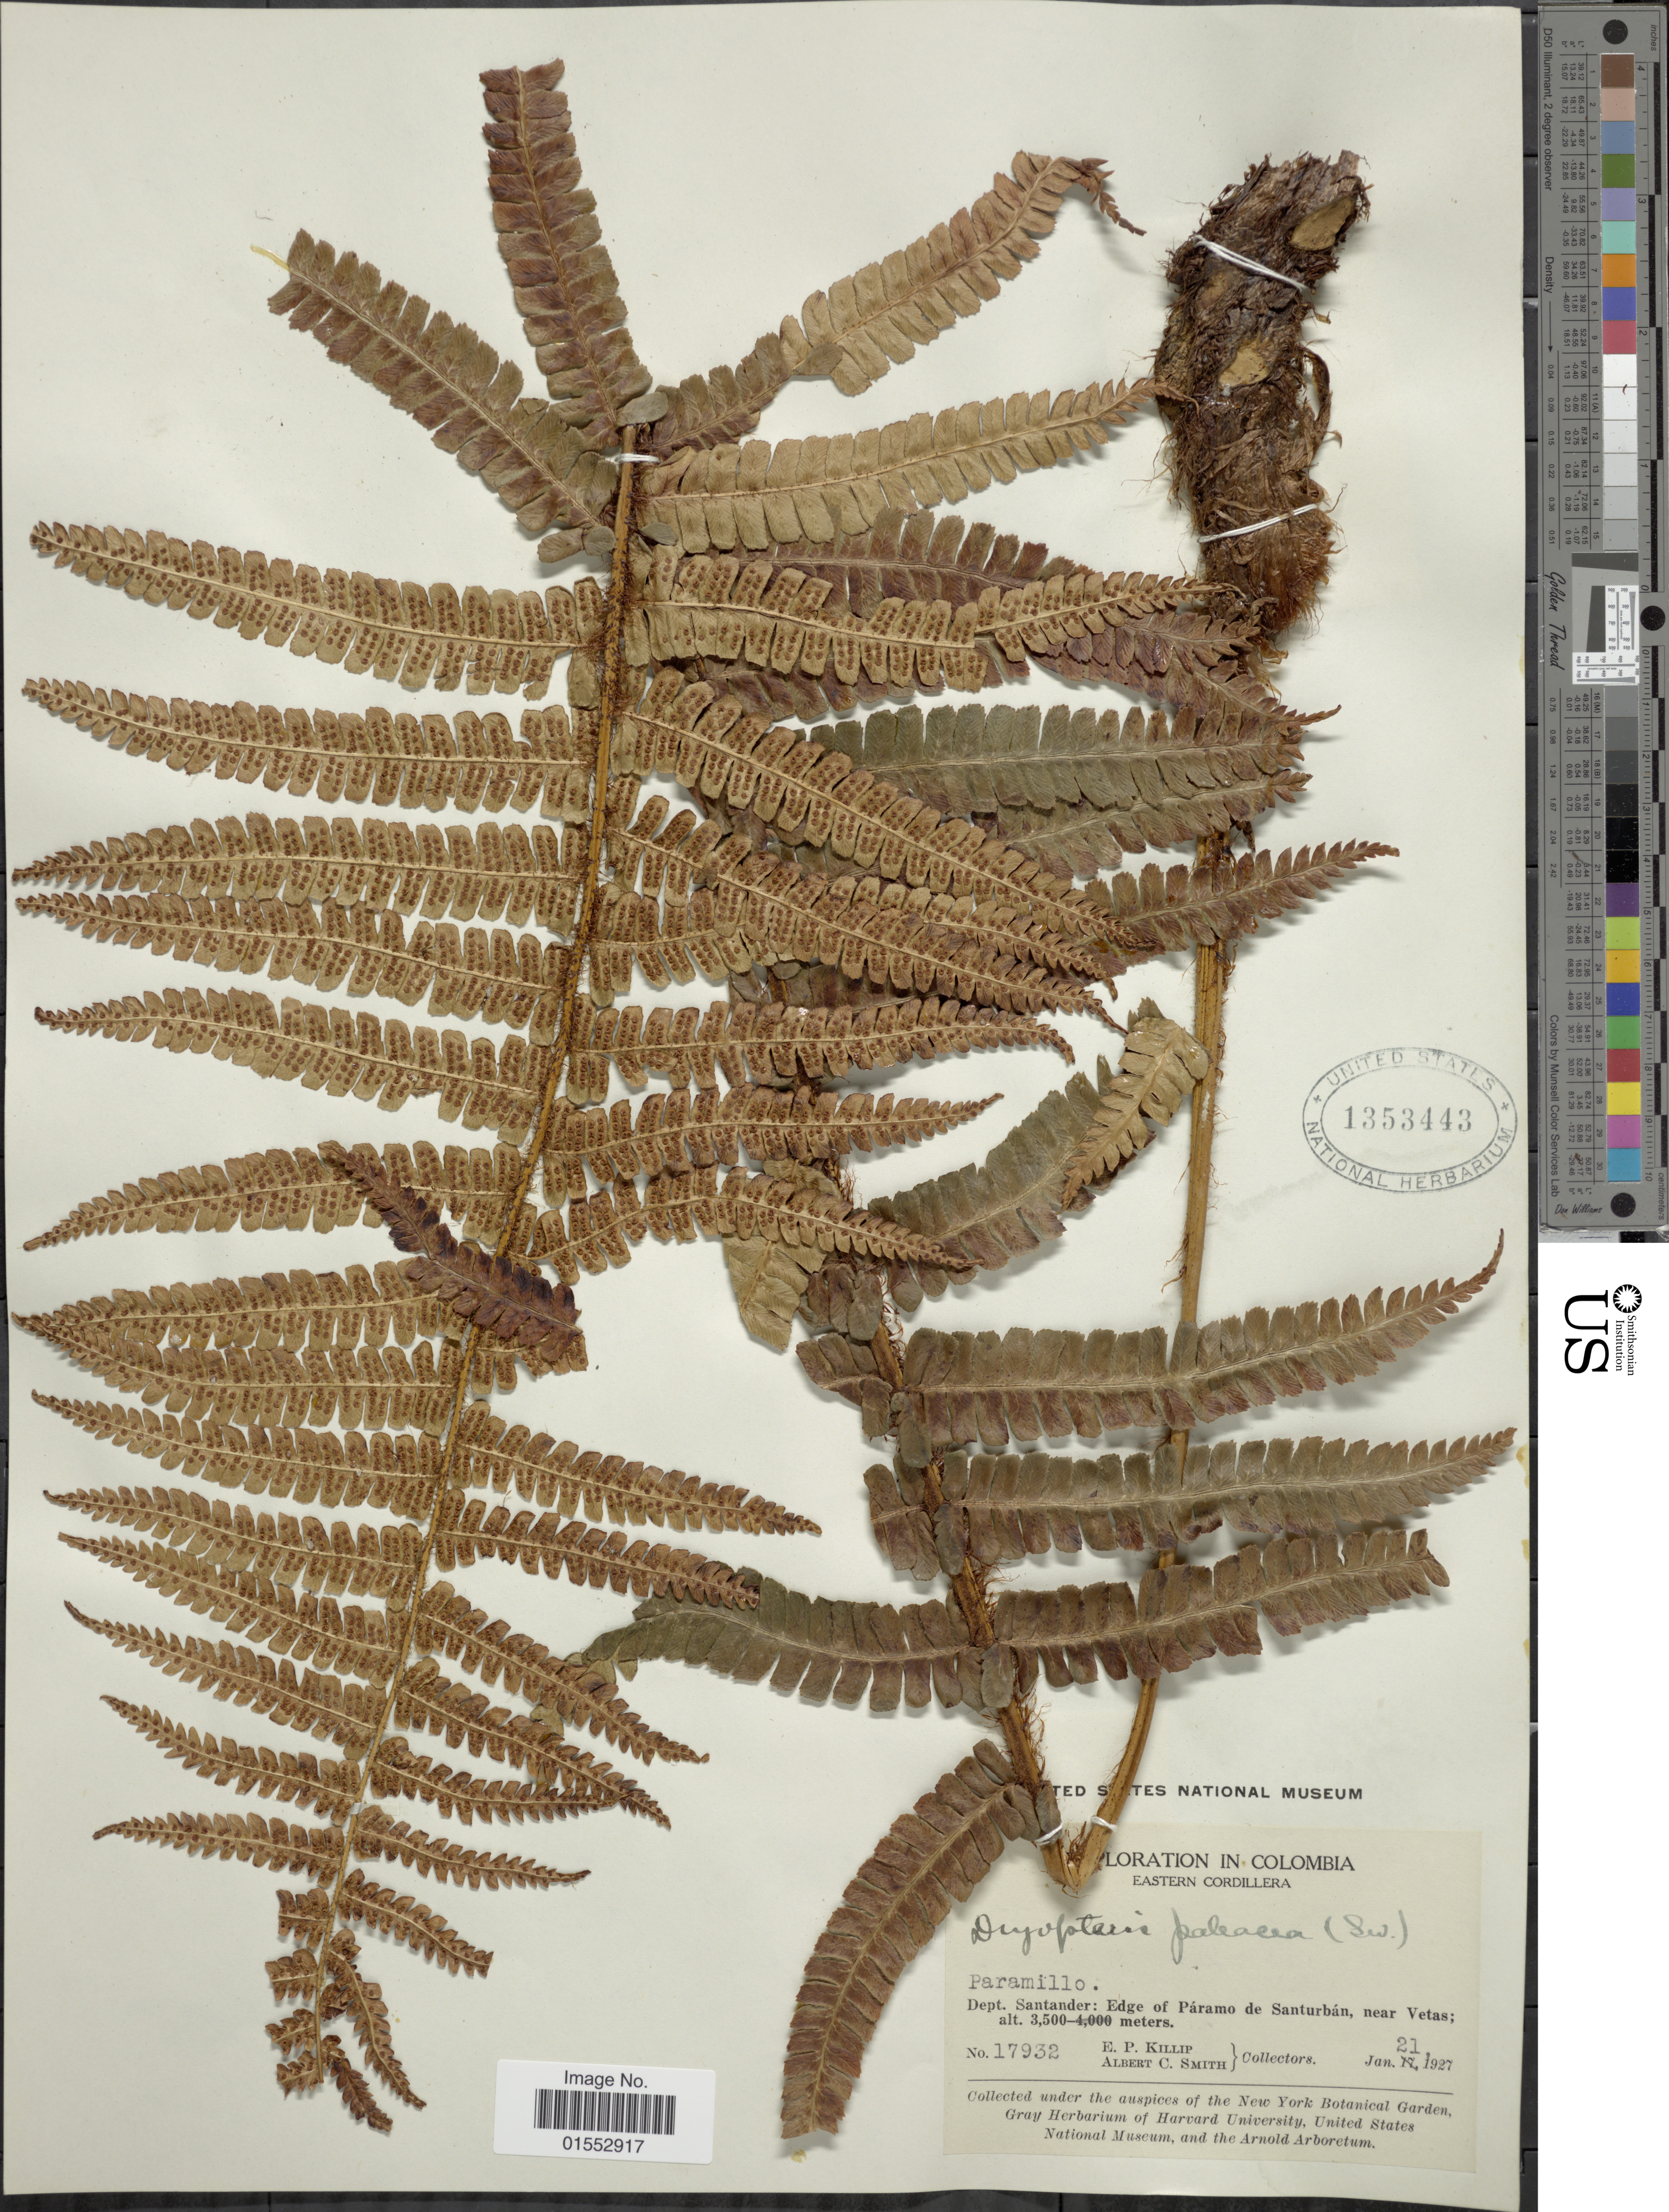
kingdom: Plantae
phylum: Tracheophyta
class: Polypodiopsida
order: Polypodiales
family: Dryopteridaceae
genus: Dryopteris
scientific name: Dryopteris wallichiana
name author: (Spreng.) Hyl.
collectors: E. P. Killip & A. C. Smith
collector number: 17932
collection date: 1927-01-21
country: Colombia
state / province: Santander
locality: Eastern Cordillera. Dept. Santander: Edge of Paramo de Santurban, near Vetas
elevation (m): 3500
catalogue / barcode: US 1353443